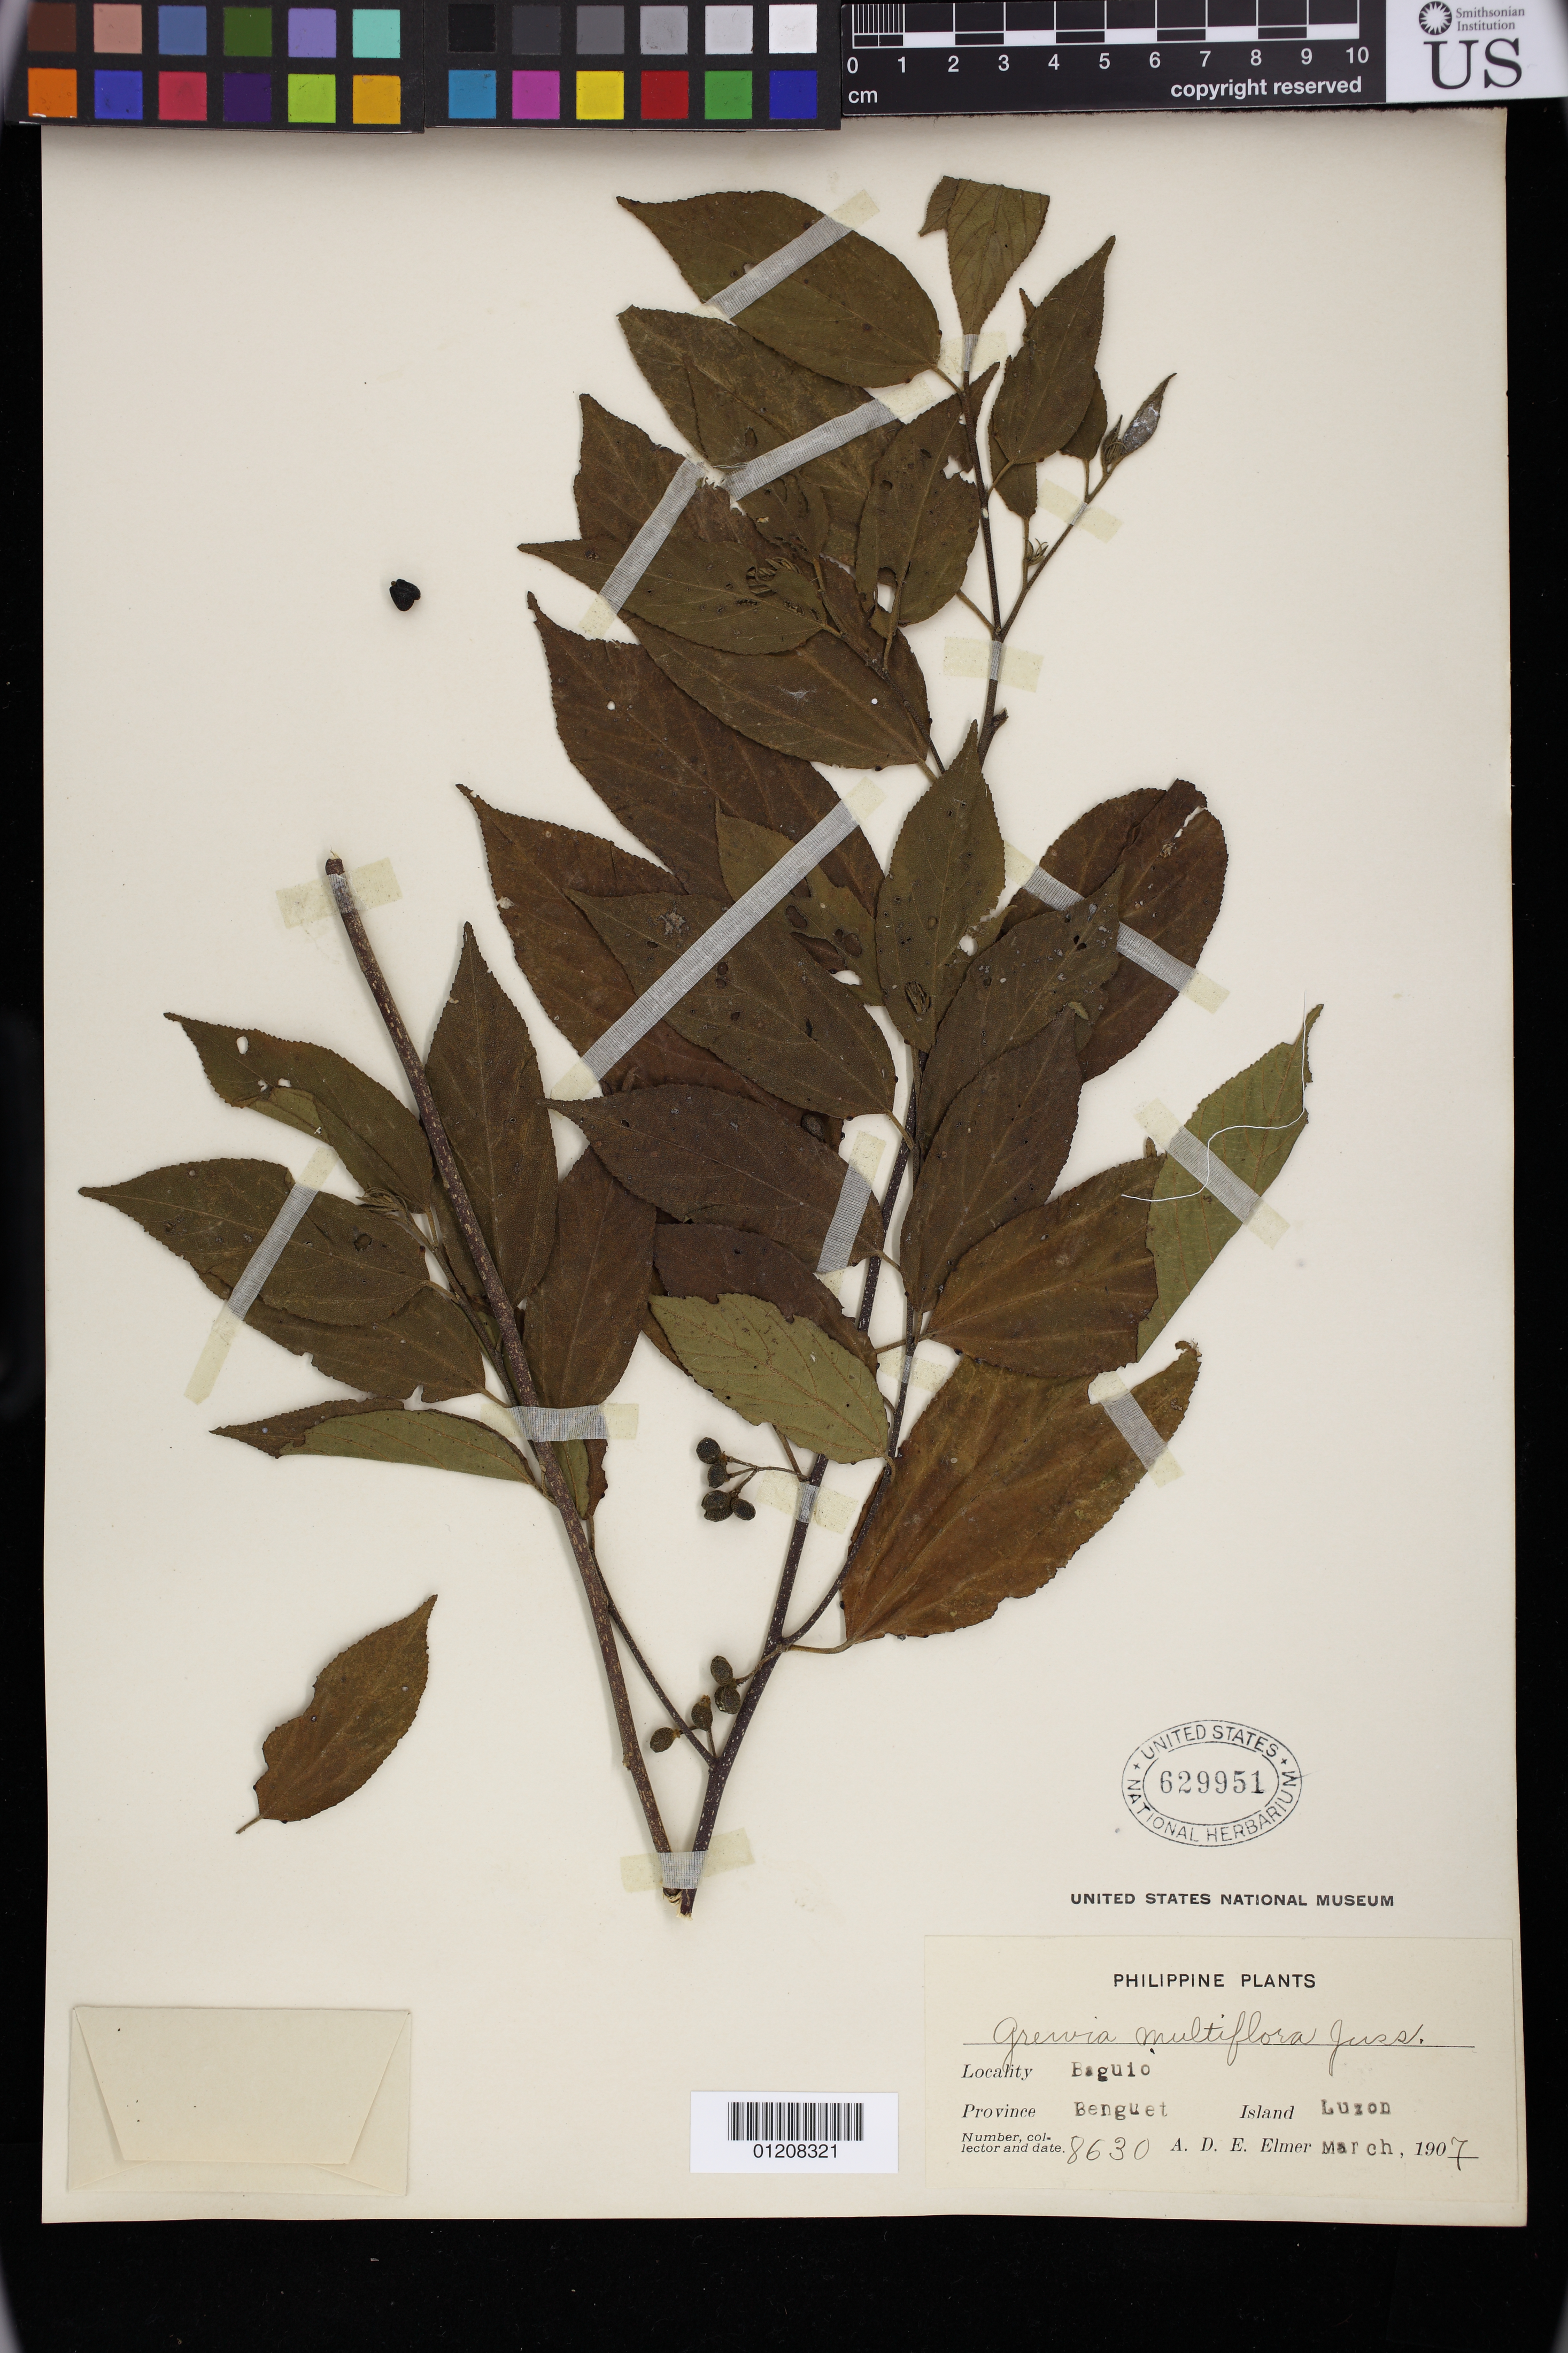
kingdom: Plantae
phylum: Tracheophyta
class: Magnoliopsida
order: Malvales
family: Malvaceae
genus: Grewia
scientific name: Grewia multiflora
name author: Juss.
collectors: A. D. E. Elmer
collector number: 8630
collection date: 1907-03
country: Philippines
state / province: Cordillera (Administrative Region)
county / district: Baguio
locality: Baguio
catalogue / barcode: US 629951